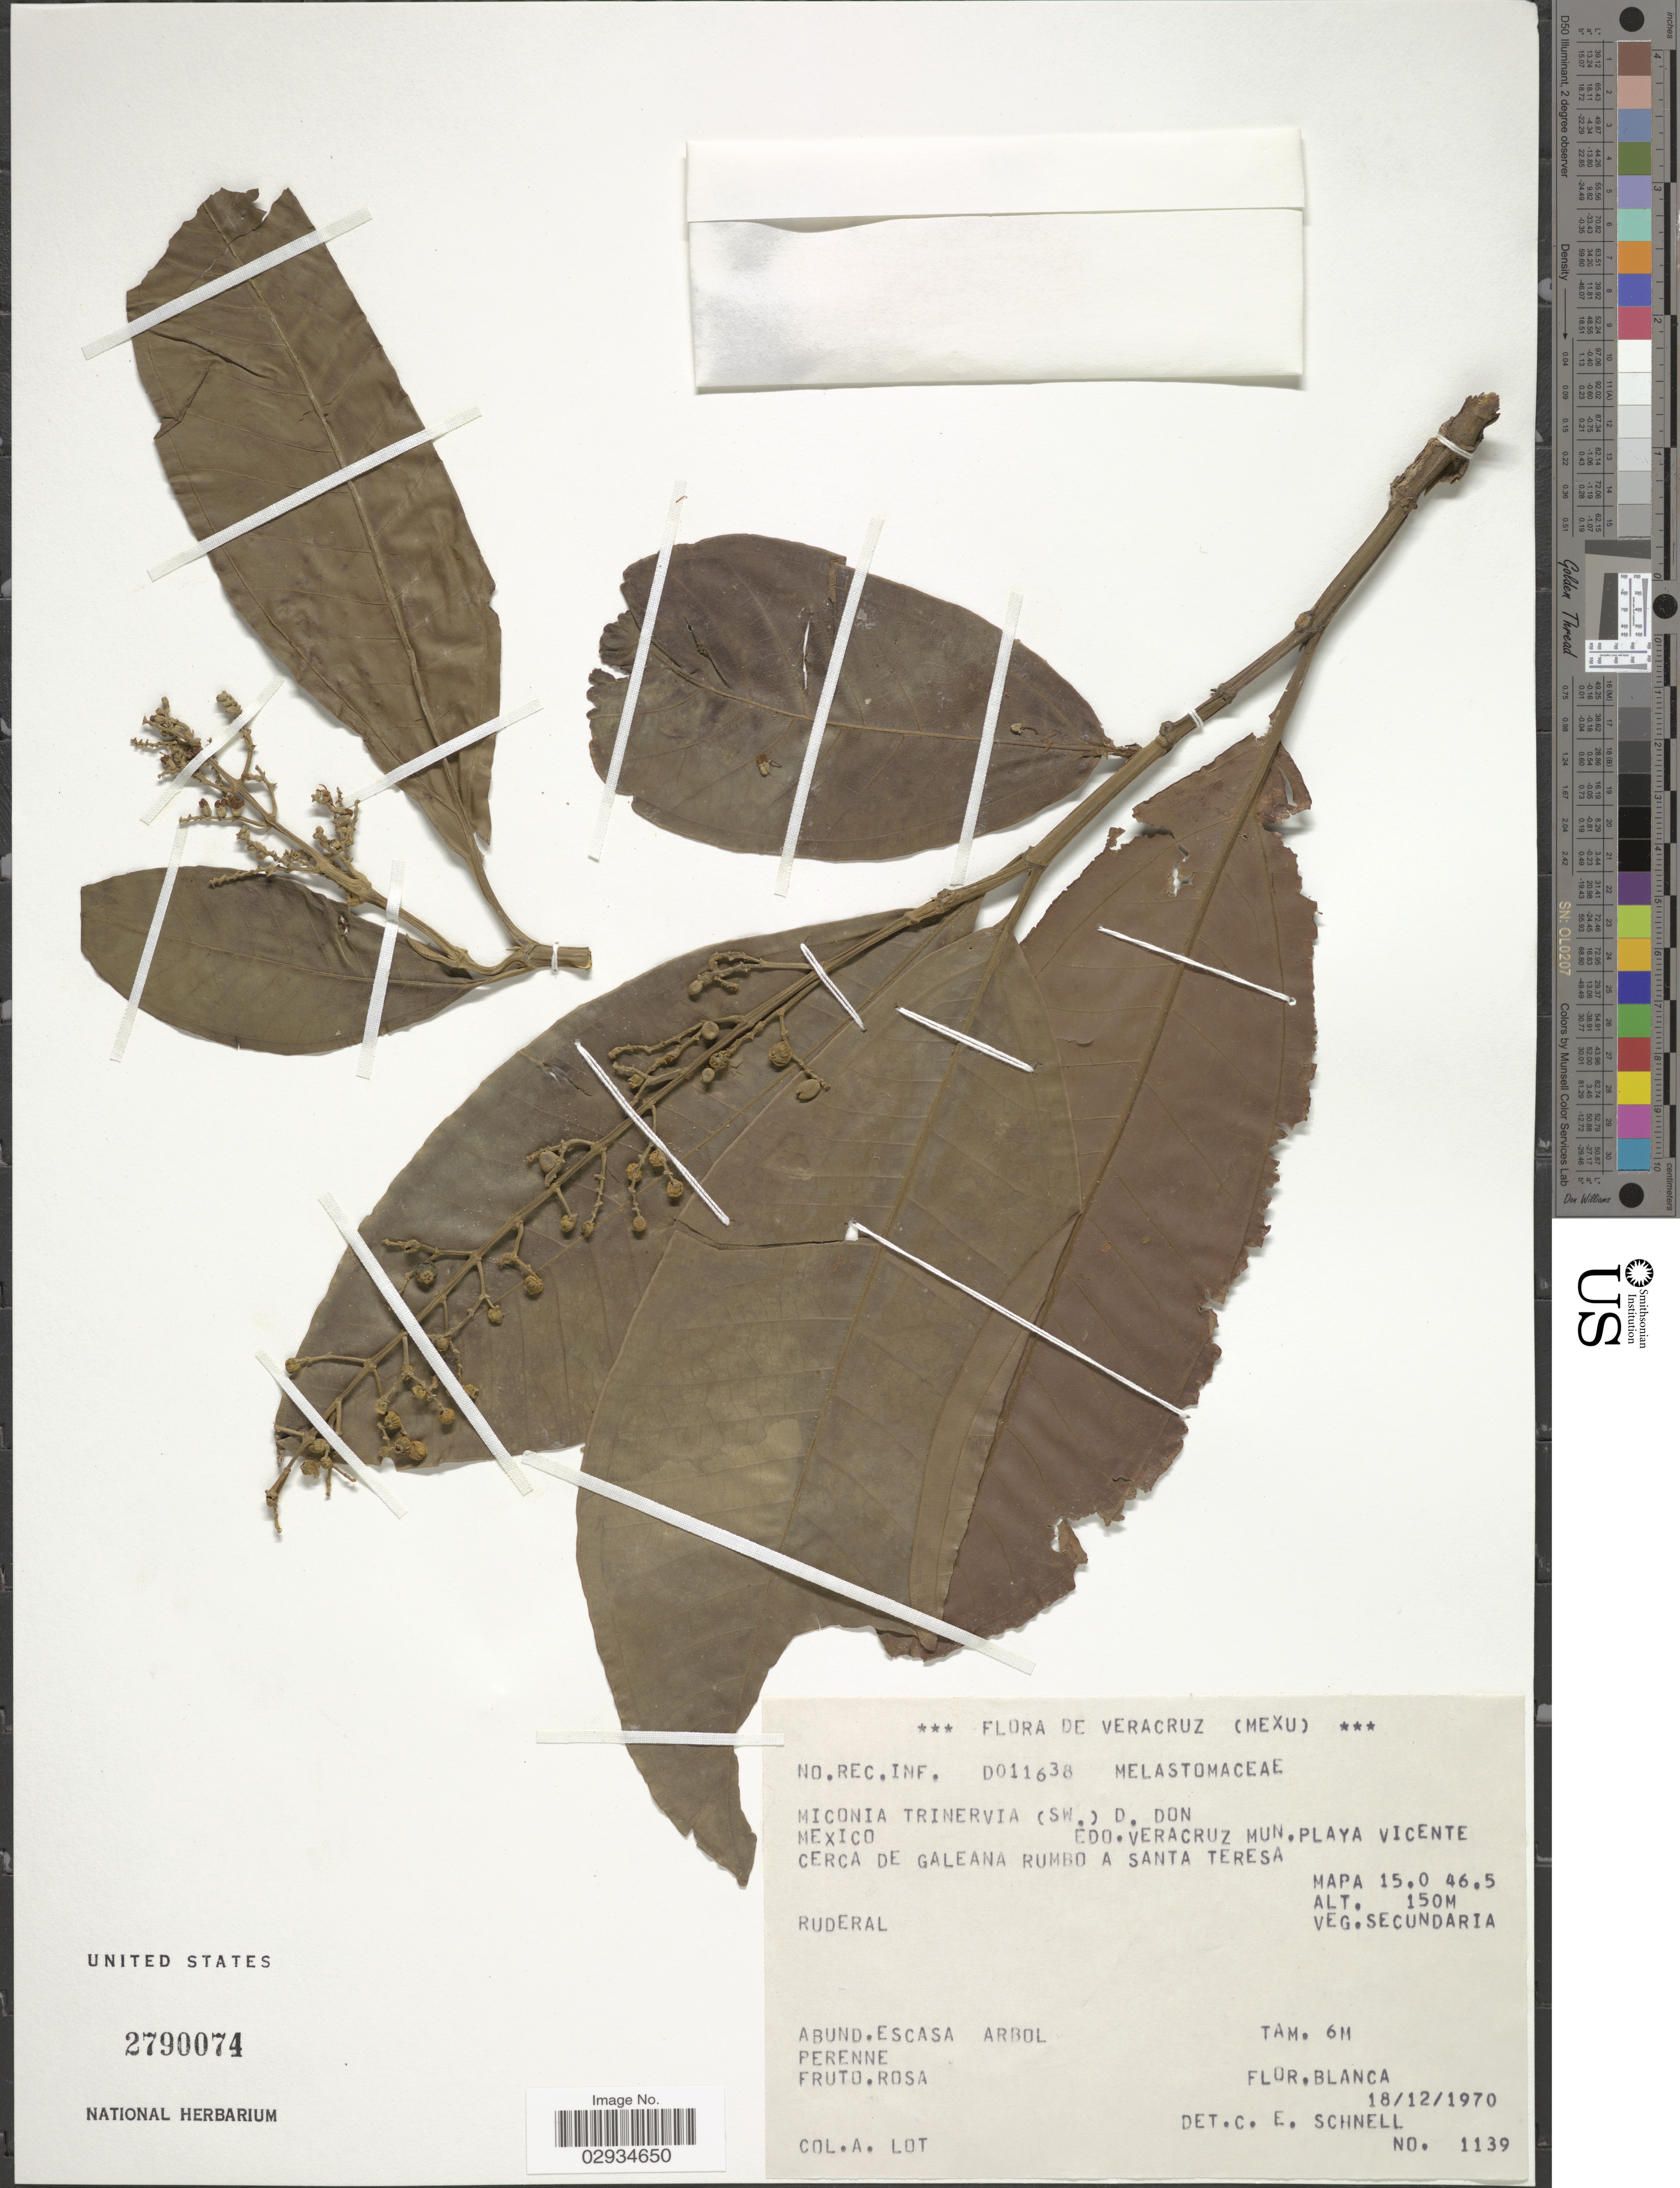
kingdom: Plantae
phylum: Tracheophyta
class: Magnoliopsida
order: Myrtales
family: Melastomataceae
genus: Miconia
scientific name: Miconia trinervia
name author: (Sw.) D. Don ex Loudon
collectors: Lot, A.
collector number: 1139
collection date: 1970-12-18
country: Mexico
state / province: Veracruz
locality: Mun. Playa Vicente. Cerca de Galeana Rumbo a Santa Teresa. Mapa 15.0 46.5.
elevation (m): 150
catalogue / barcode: US 2790074